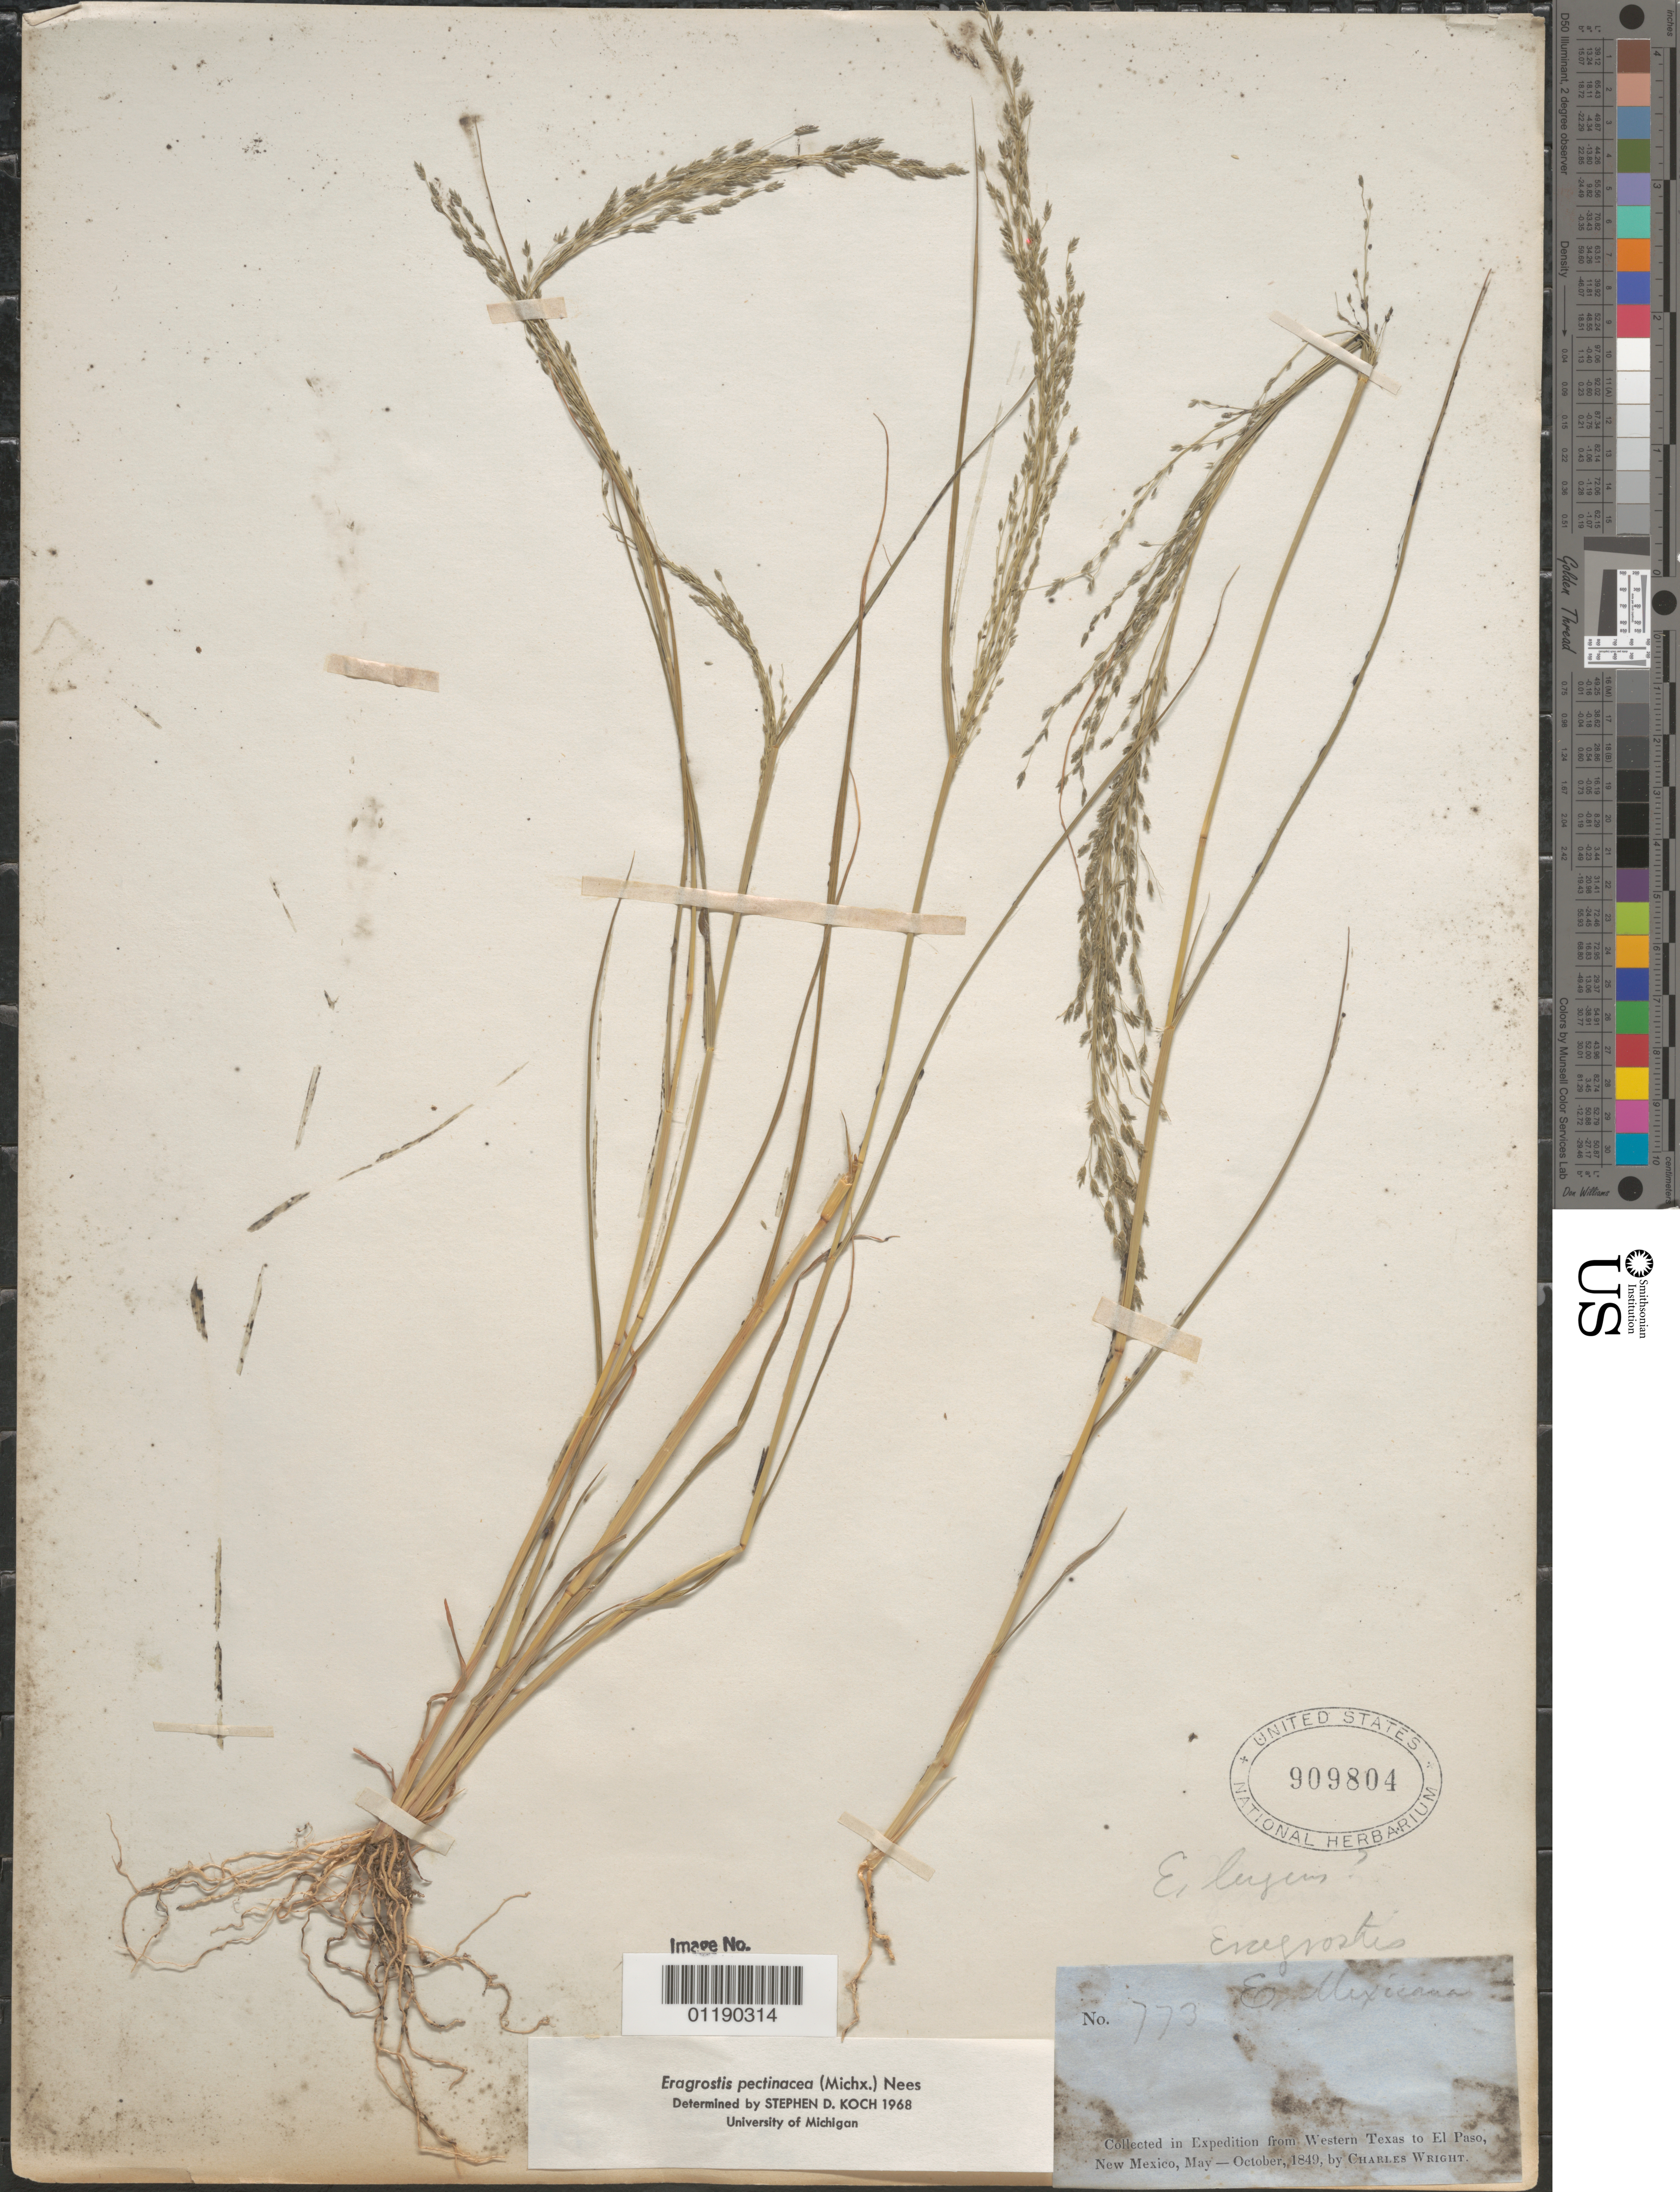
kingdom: Plantae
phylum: Tracheophyta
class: Liliopsida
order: Poales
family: Poaceae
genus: Eragrostis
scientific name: Eragrostis pectinacea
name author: (Michx.) Nees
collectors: C. Wright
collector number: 773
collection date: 1849-05/1849-10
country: United States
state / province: New Mexico / Texas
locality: Western Texas to El Paso.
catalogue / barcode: US 909804